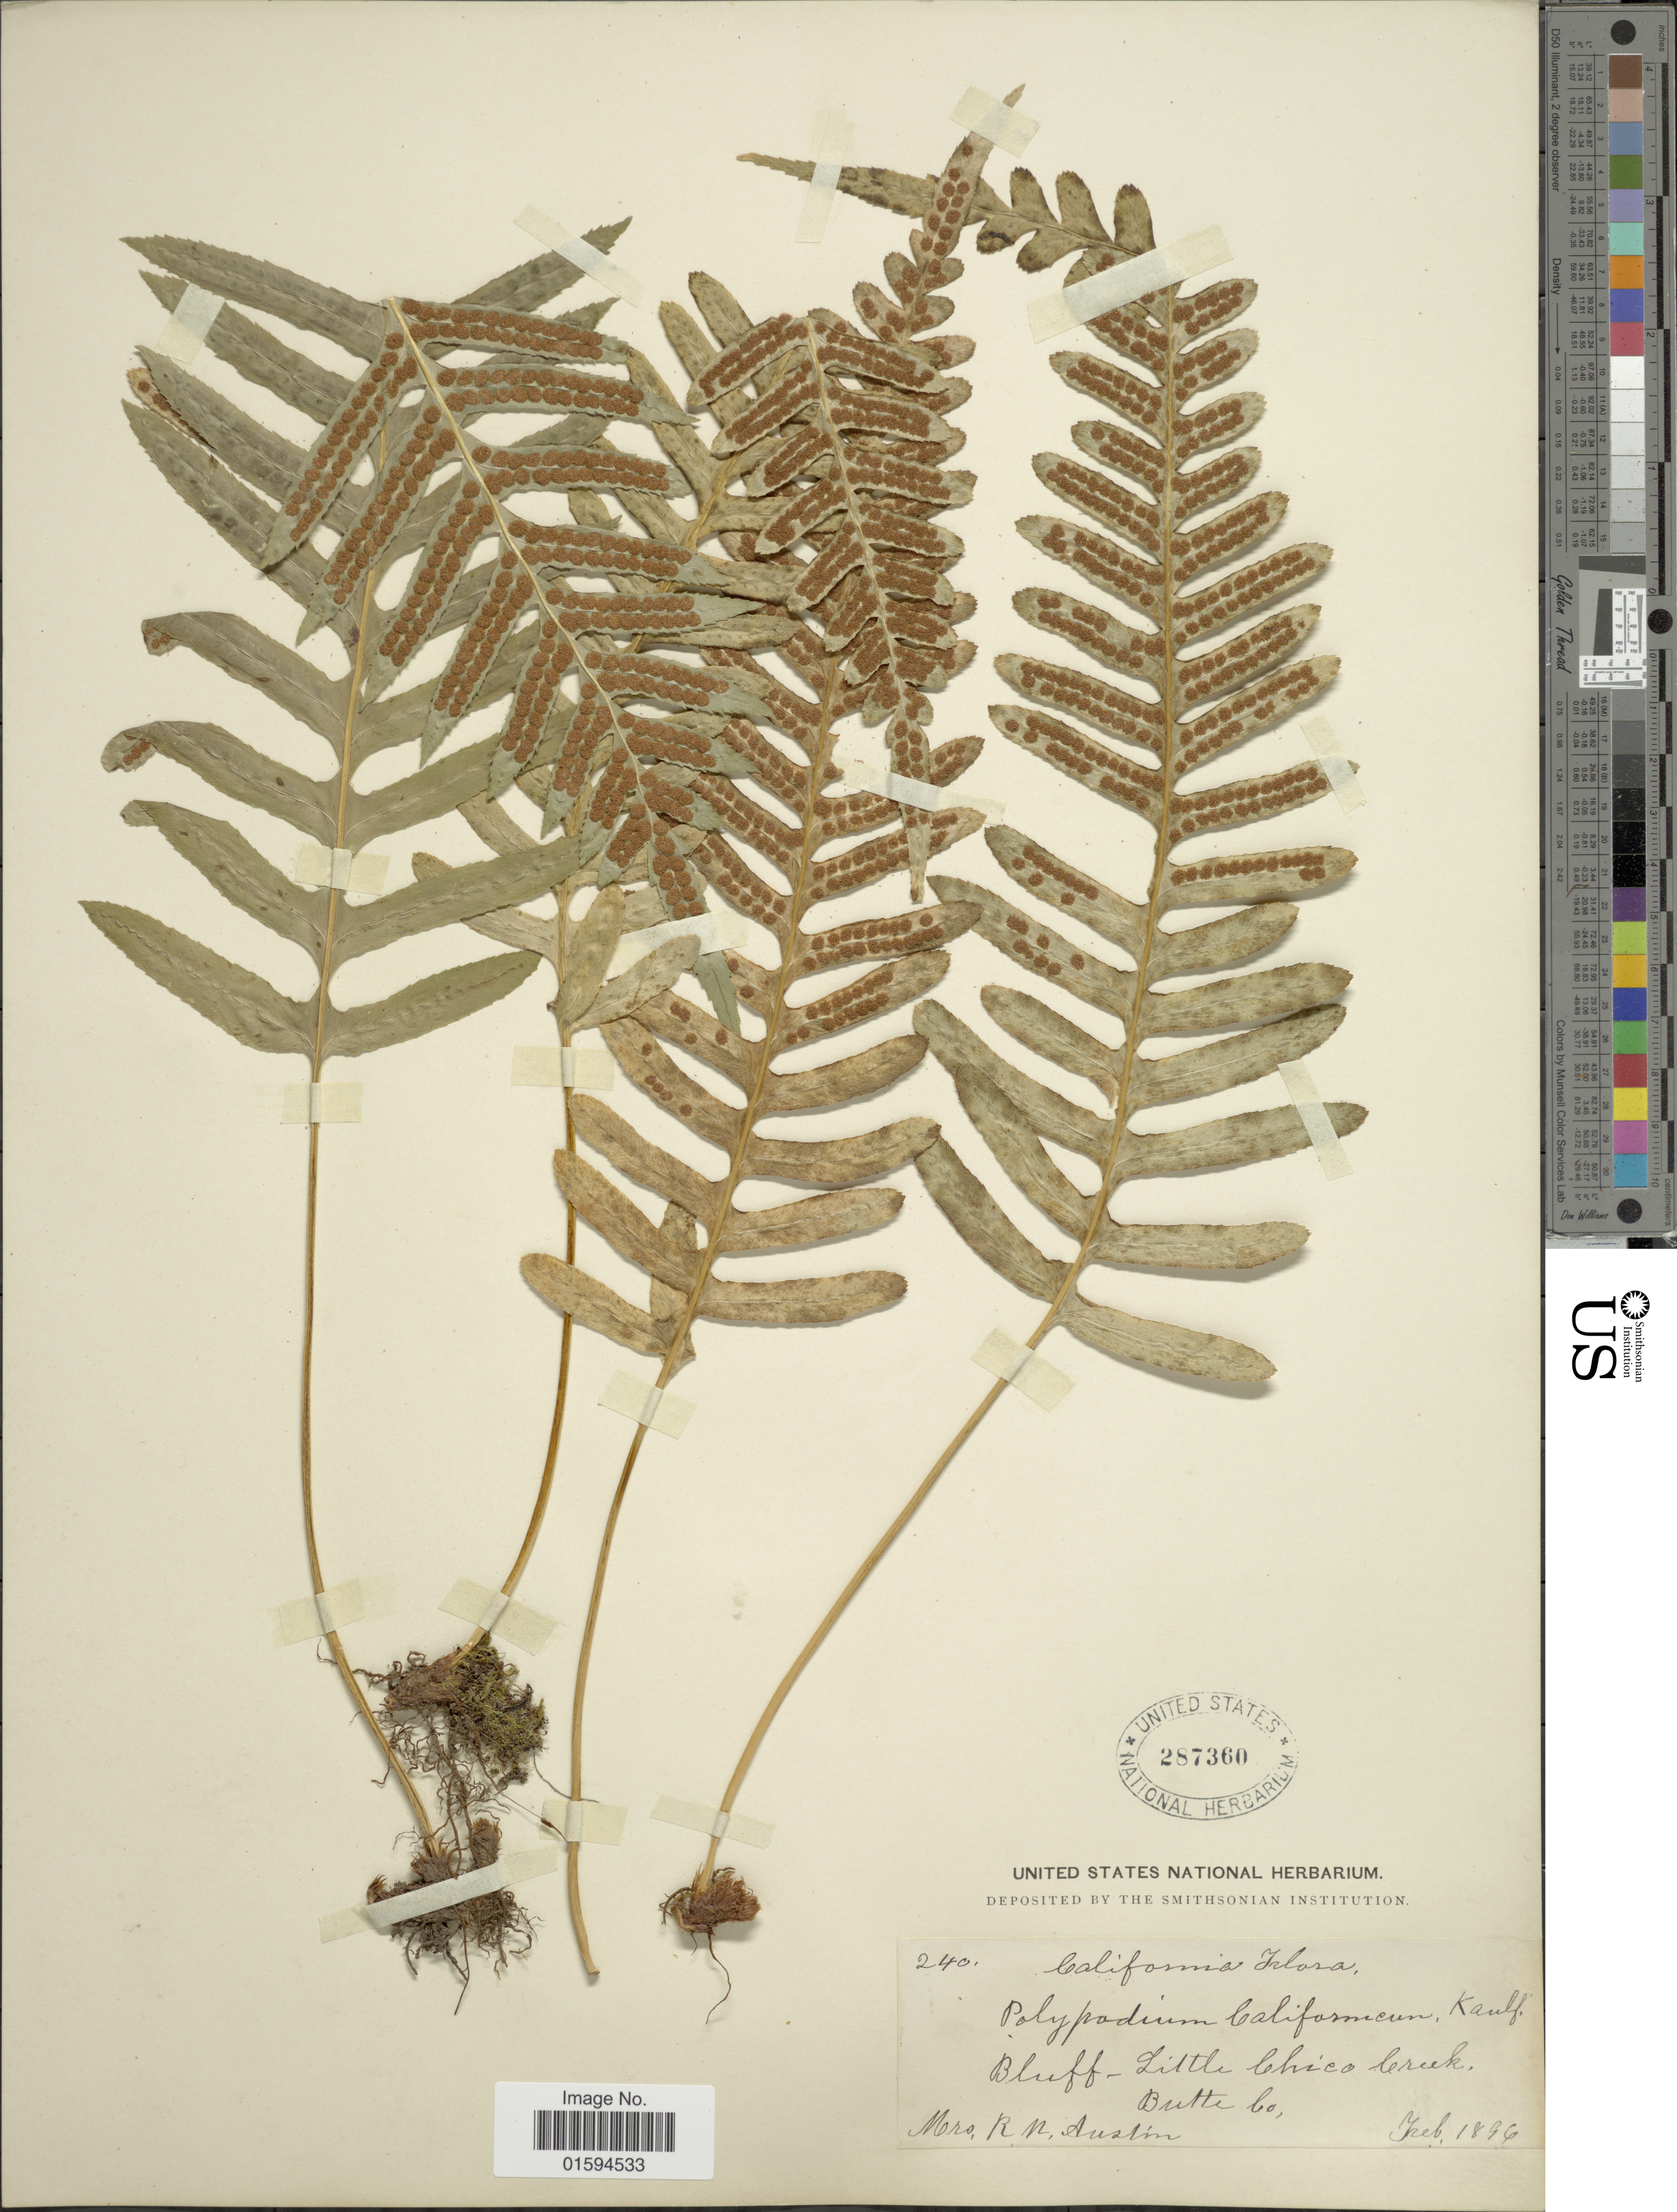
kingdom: Plantae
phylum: Tracheophyta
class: Polypodiopsida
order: Polypodiales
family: Polypodiaceae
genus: Polypodium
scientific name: Polypodium californicum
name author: Kaulf.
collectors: R. Austin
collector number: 240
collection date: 1896-02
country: United States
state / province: California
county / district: Butte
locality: Bluff-Little Chico Creek, Butte Co.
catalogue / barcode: US 287360